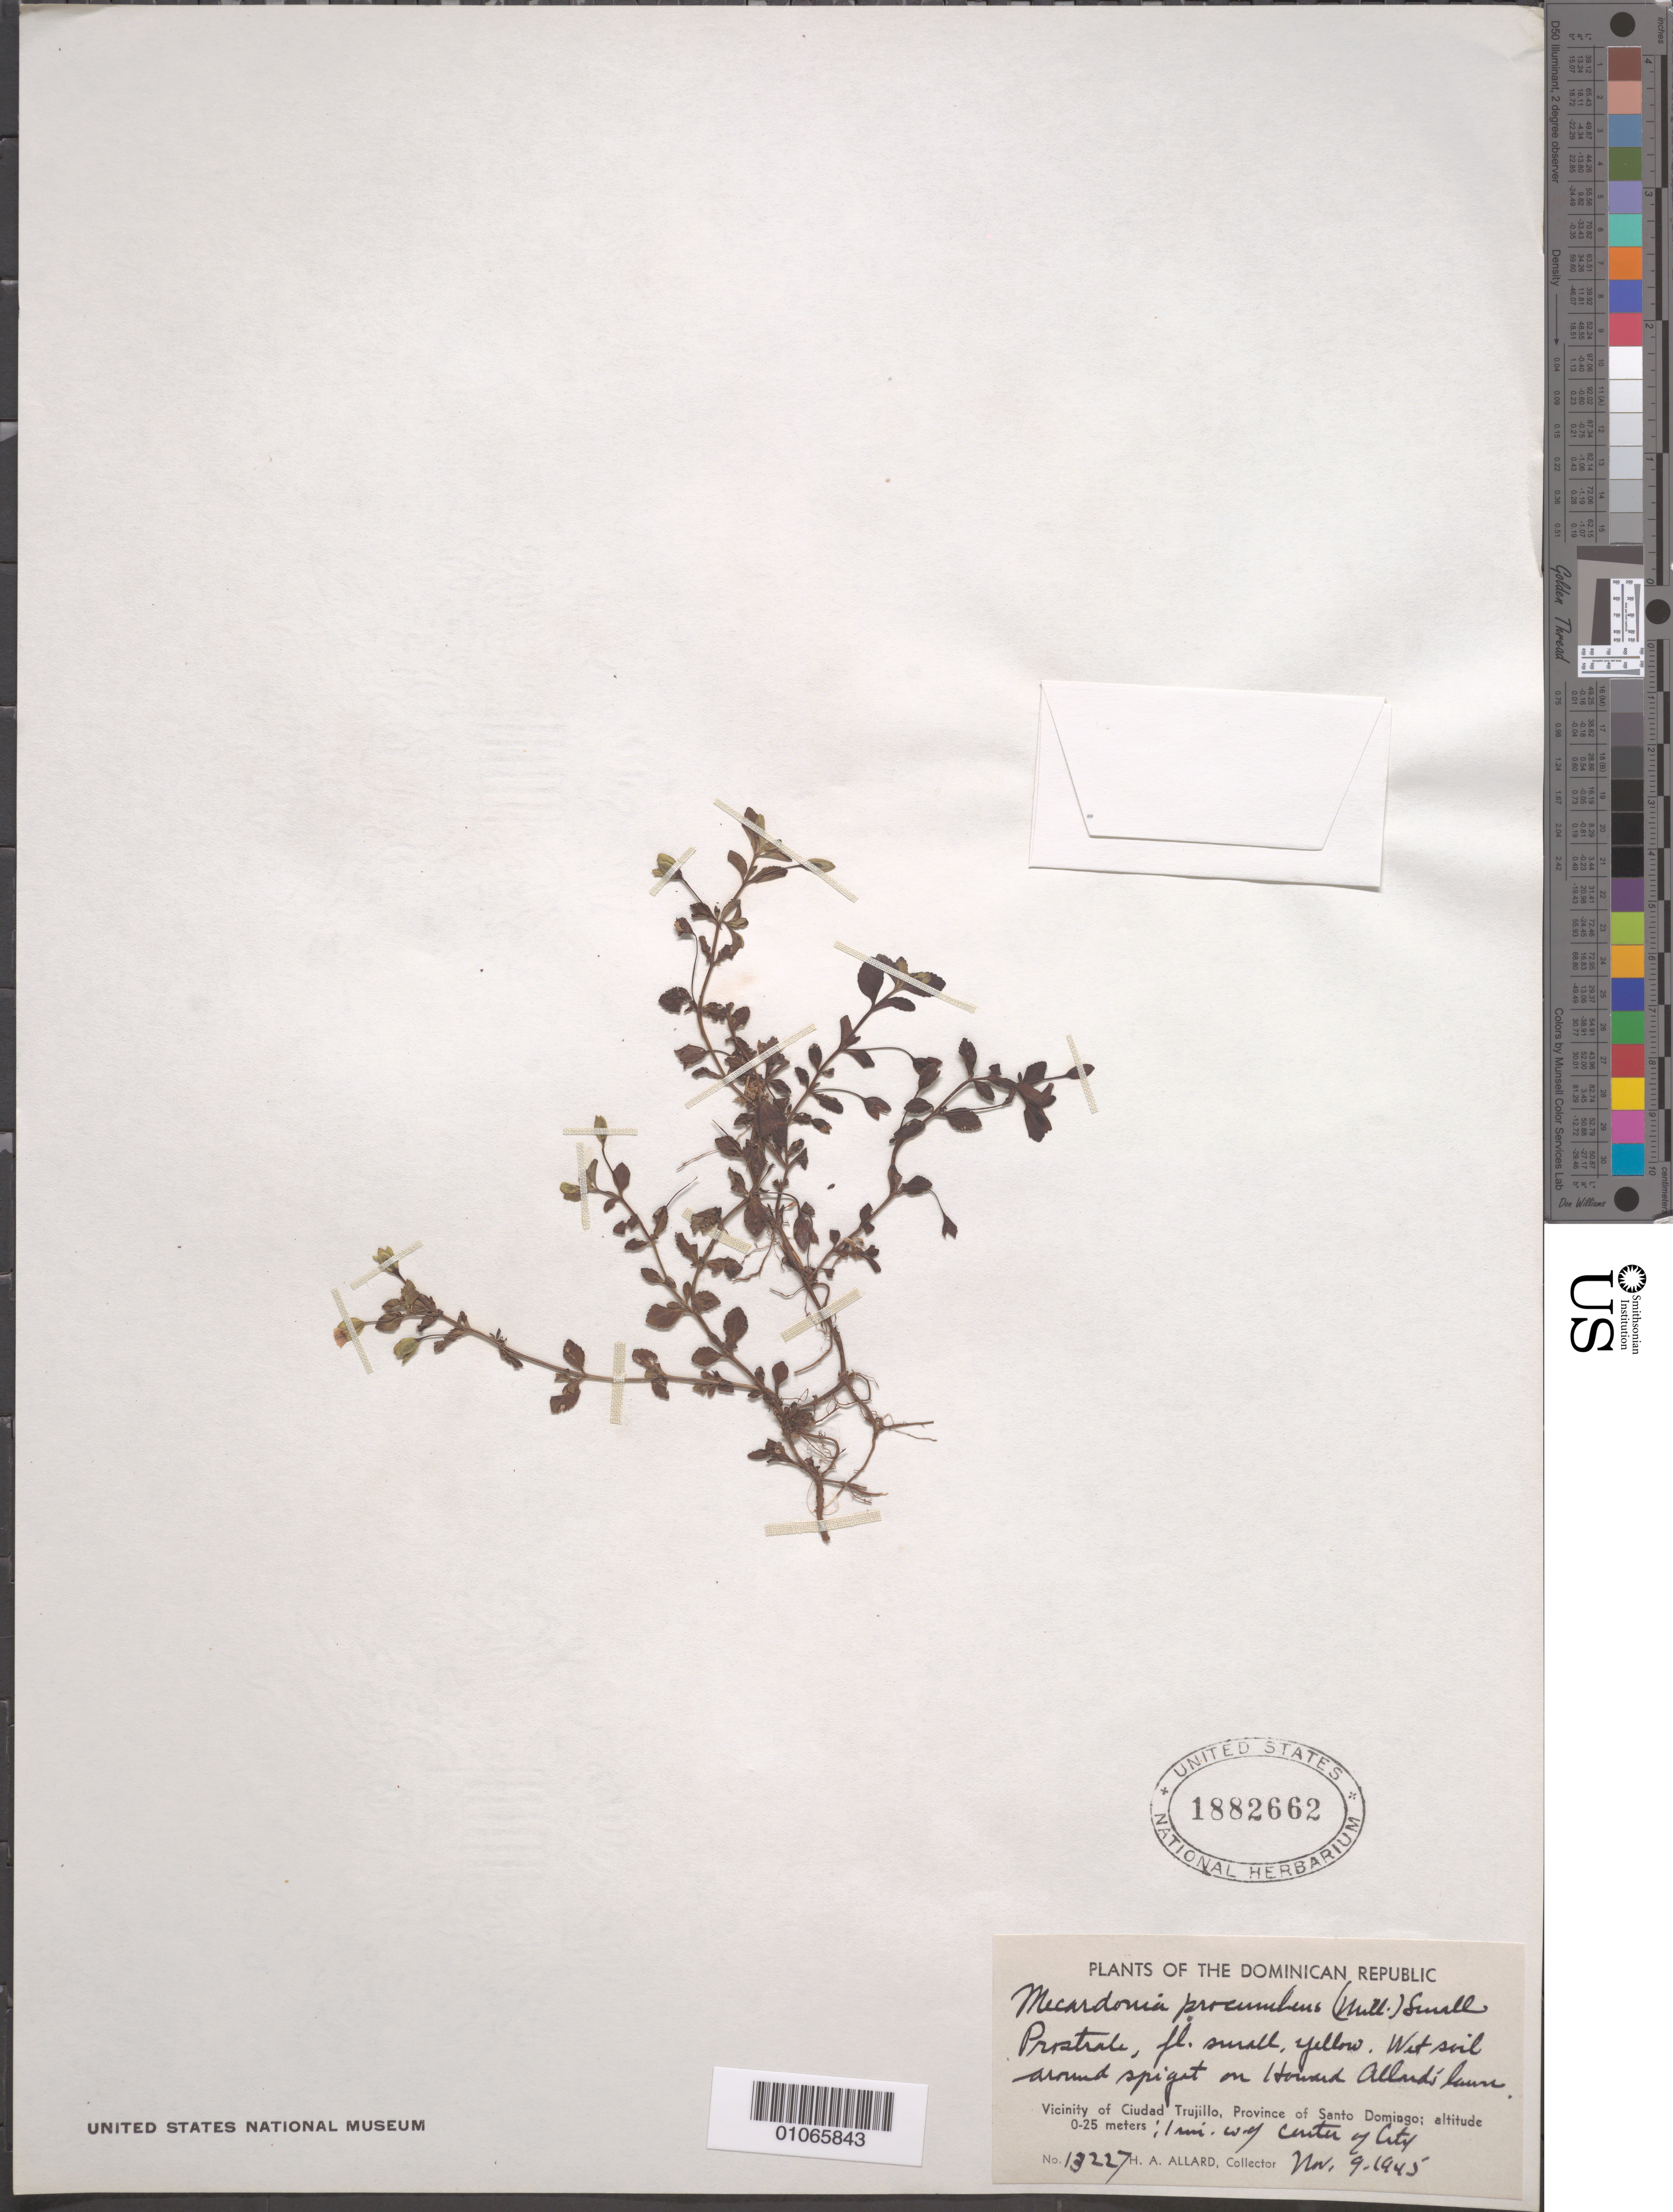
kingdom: Plantae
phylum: Tracheophyta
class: Magnoliopsida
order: Lamiales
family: Plantaginaceae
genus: Mecardonia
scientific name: Mecardonia procumbens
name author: (Mill.) Small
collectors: H. A. Allard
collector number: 13227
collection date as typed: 09 Nov 1945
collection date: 1945-11-09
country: Dominican Republic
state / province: Santo Domingo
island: Hispaniola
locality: Wet soil around spigot on Howard Allardi lawn. Vicinity of Ciudad Trujillo. 1 mile west of center of city.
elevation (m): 0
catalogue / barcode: US 1882662